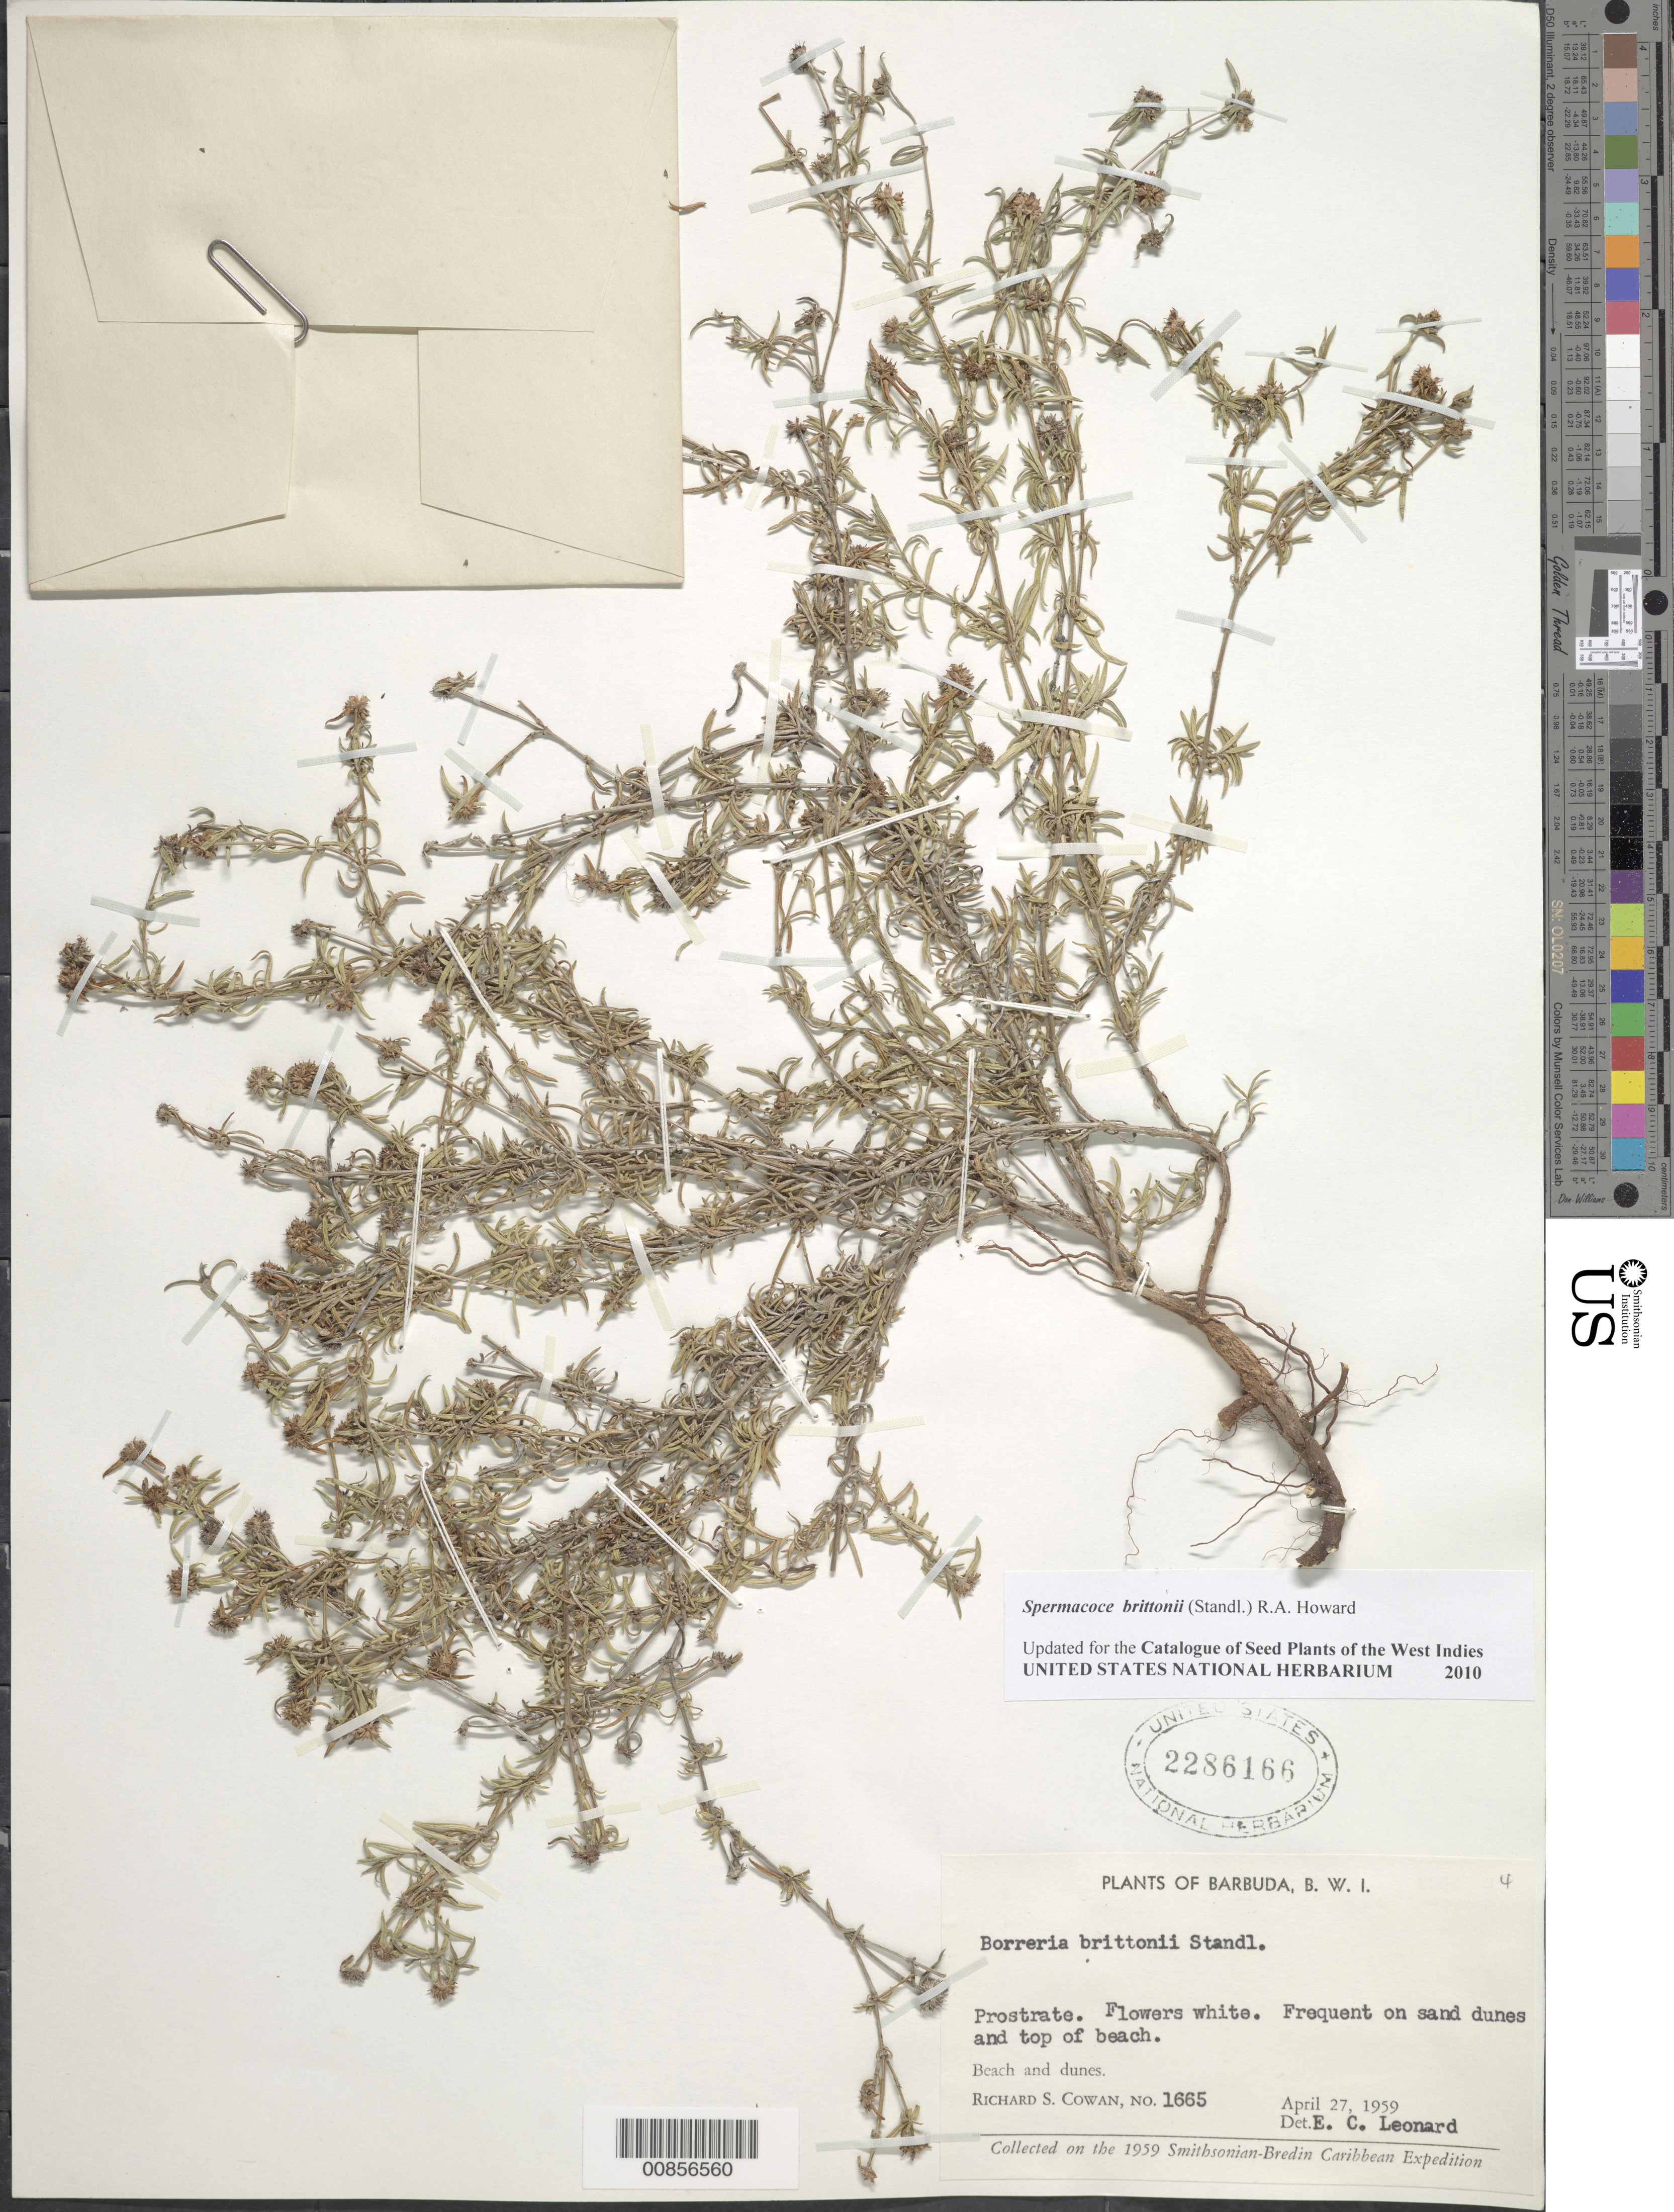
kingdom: Plantae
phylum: Tracheophyta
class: Magnoliopsida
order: Gentianales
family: Rubiaceae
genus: Spermacoce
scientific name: Spermacoce brittonii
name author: (Standl.) R.A. Howard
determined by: Leonard, Emery C., (US)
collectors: R. S. Cowan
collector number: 1665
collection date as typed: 27 Apr 1959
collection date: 1959-04-27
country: Antigua and Barbuda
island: Barbuda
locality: Sand dunes and beach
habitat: On sand dunes and top of beach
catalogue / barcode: US 2286166